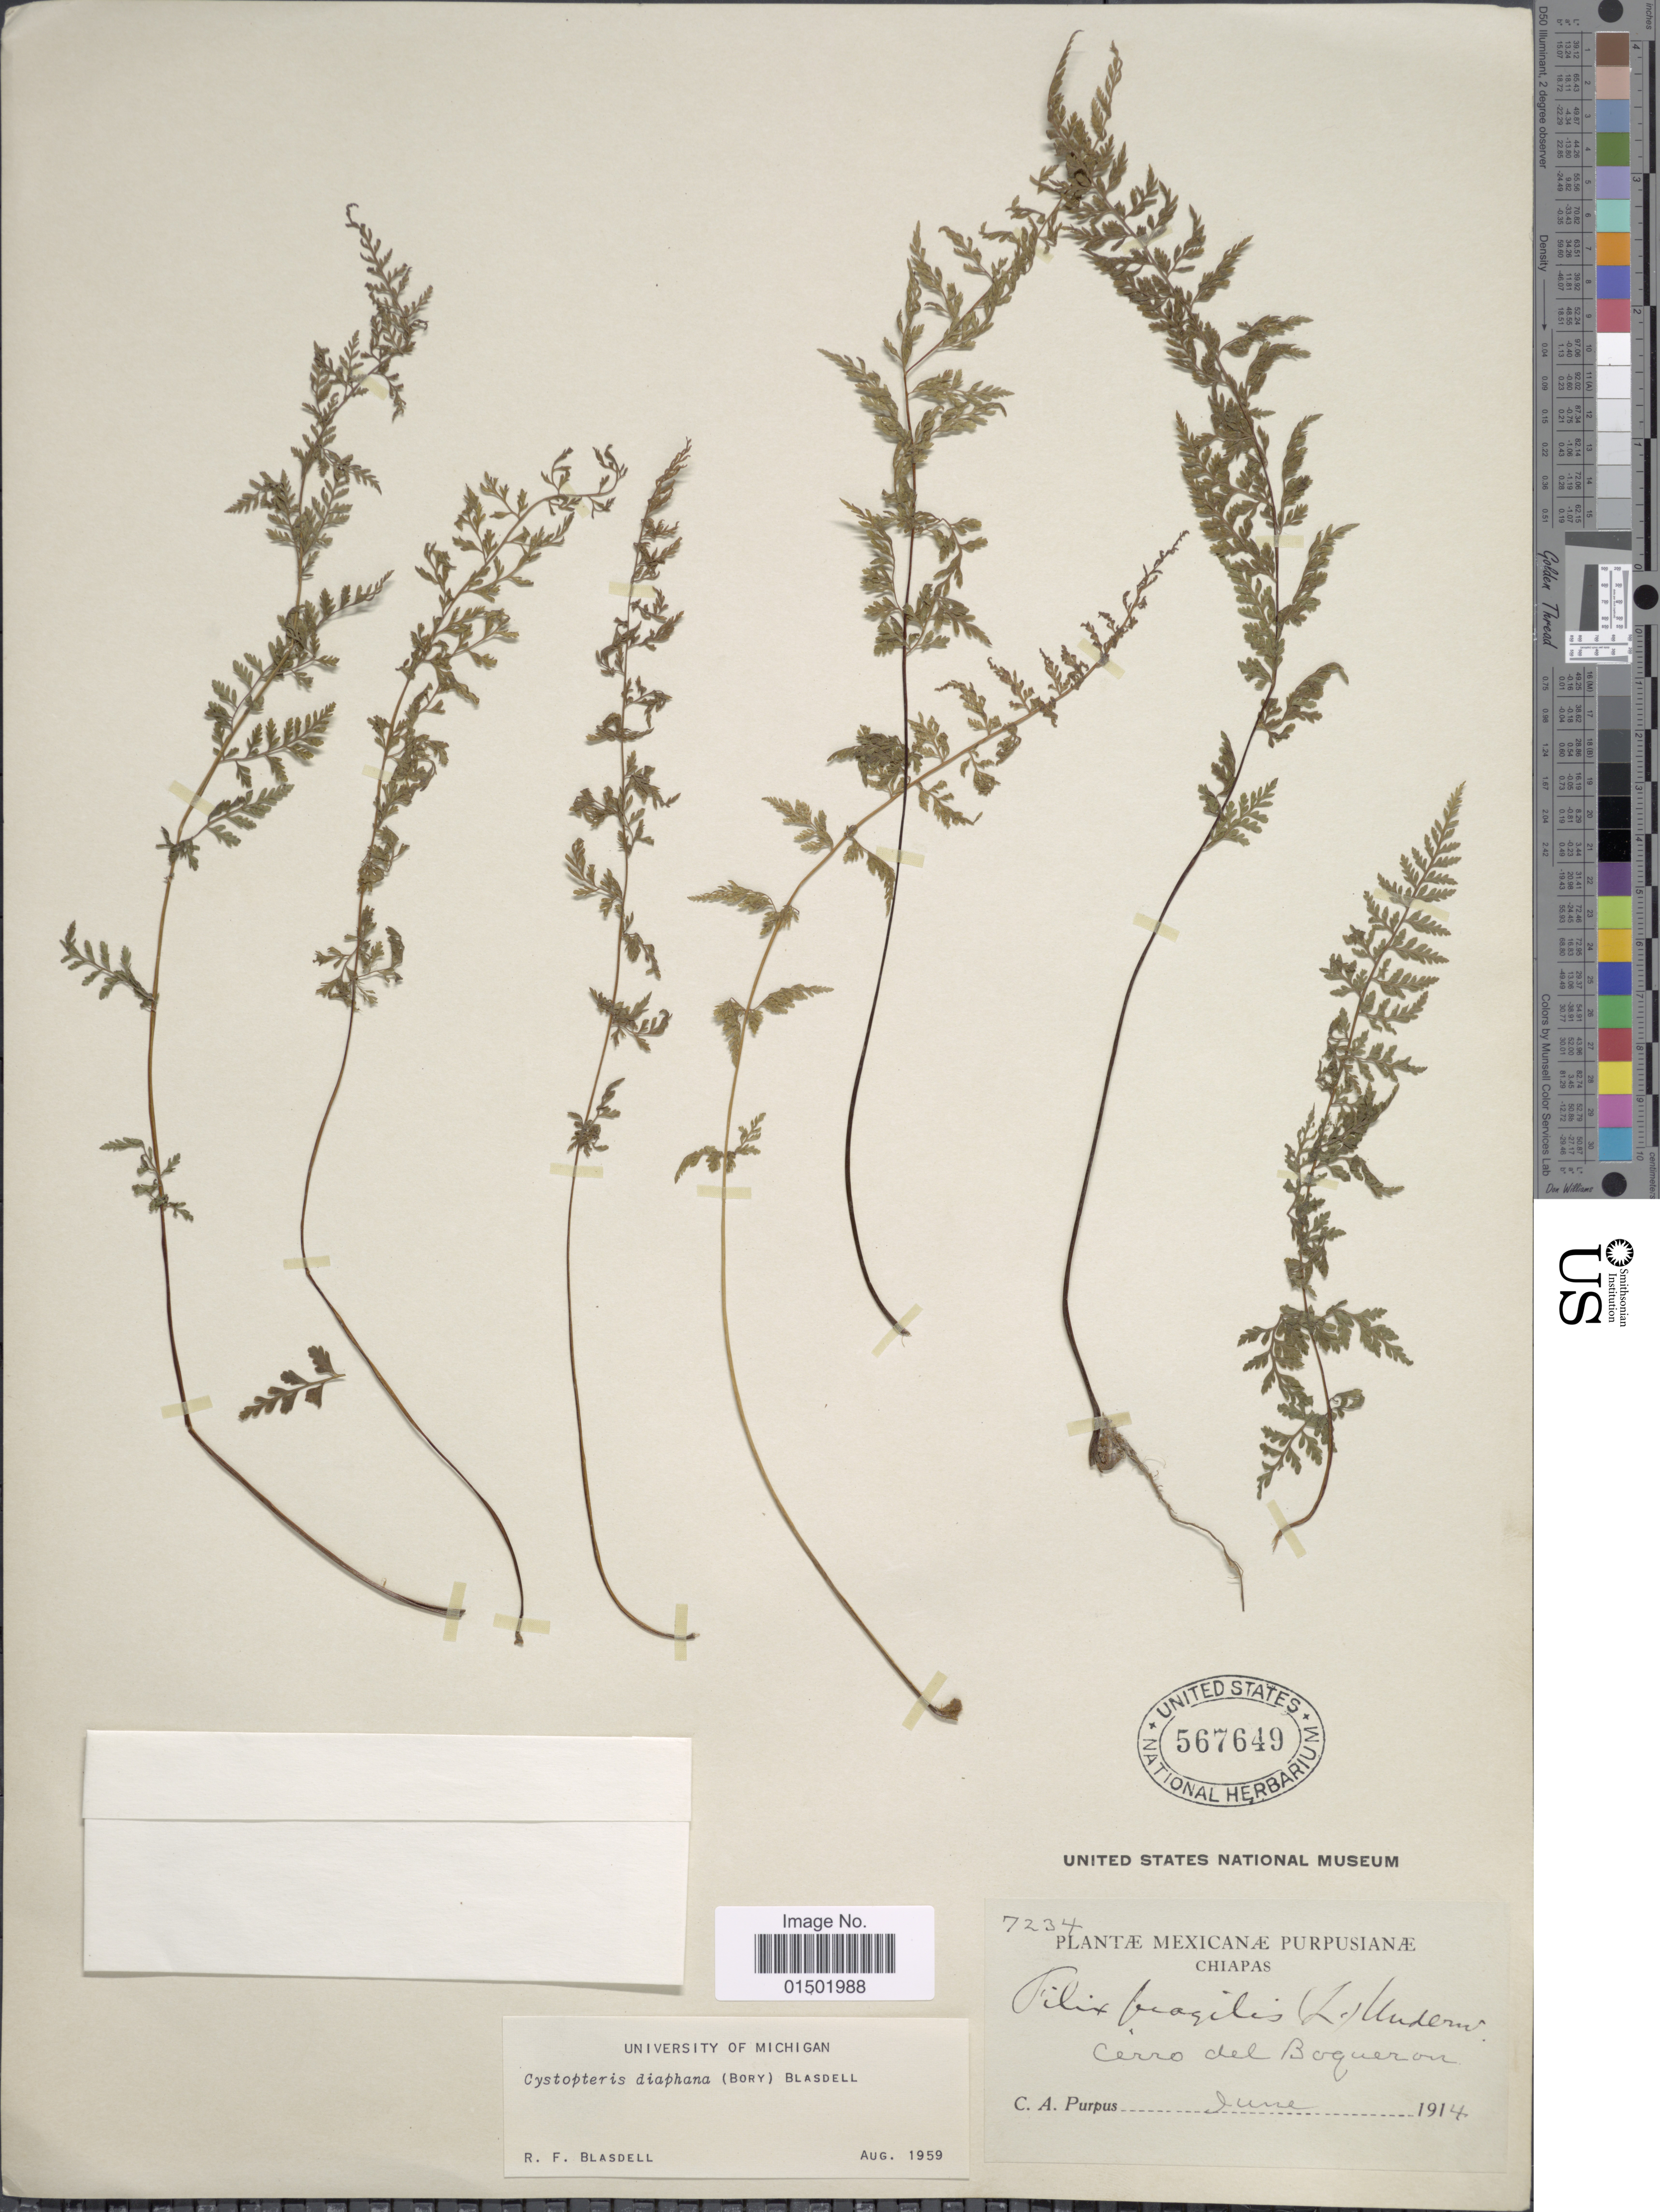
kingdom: Plantae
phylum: Tracheophyta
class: Polypodiopsida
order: Polypodiales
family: Cystopteridaceae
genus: Cystopteris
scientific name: Cystopteris diaphana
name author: (Bory) Blasdell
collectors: C. A. Purpus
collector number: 7234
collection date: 1914-06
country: Mexico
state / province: Chiapas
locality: Cerro del Boqueron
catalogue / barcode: US 567649